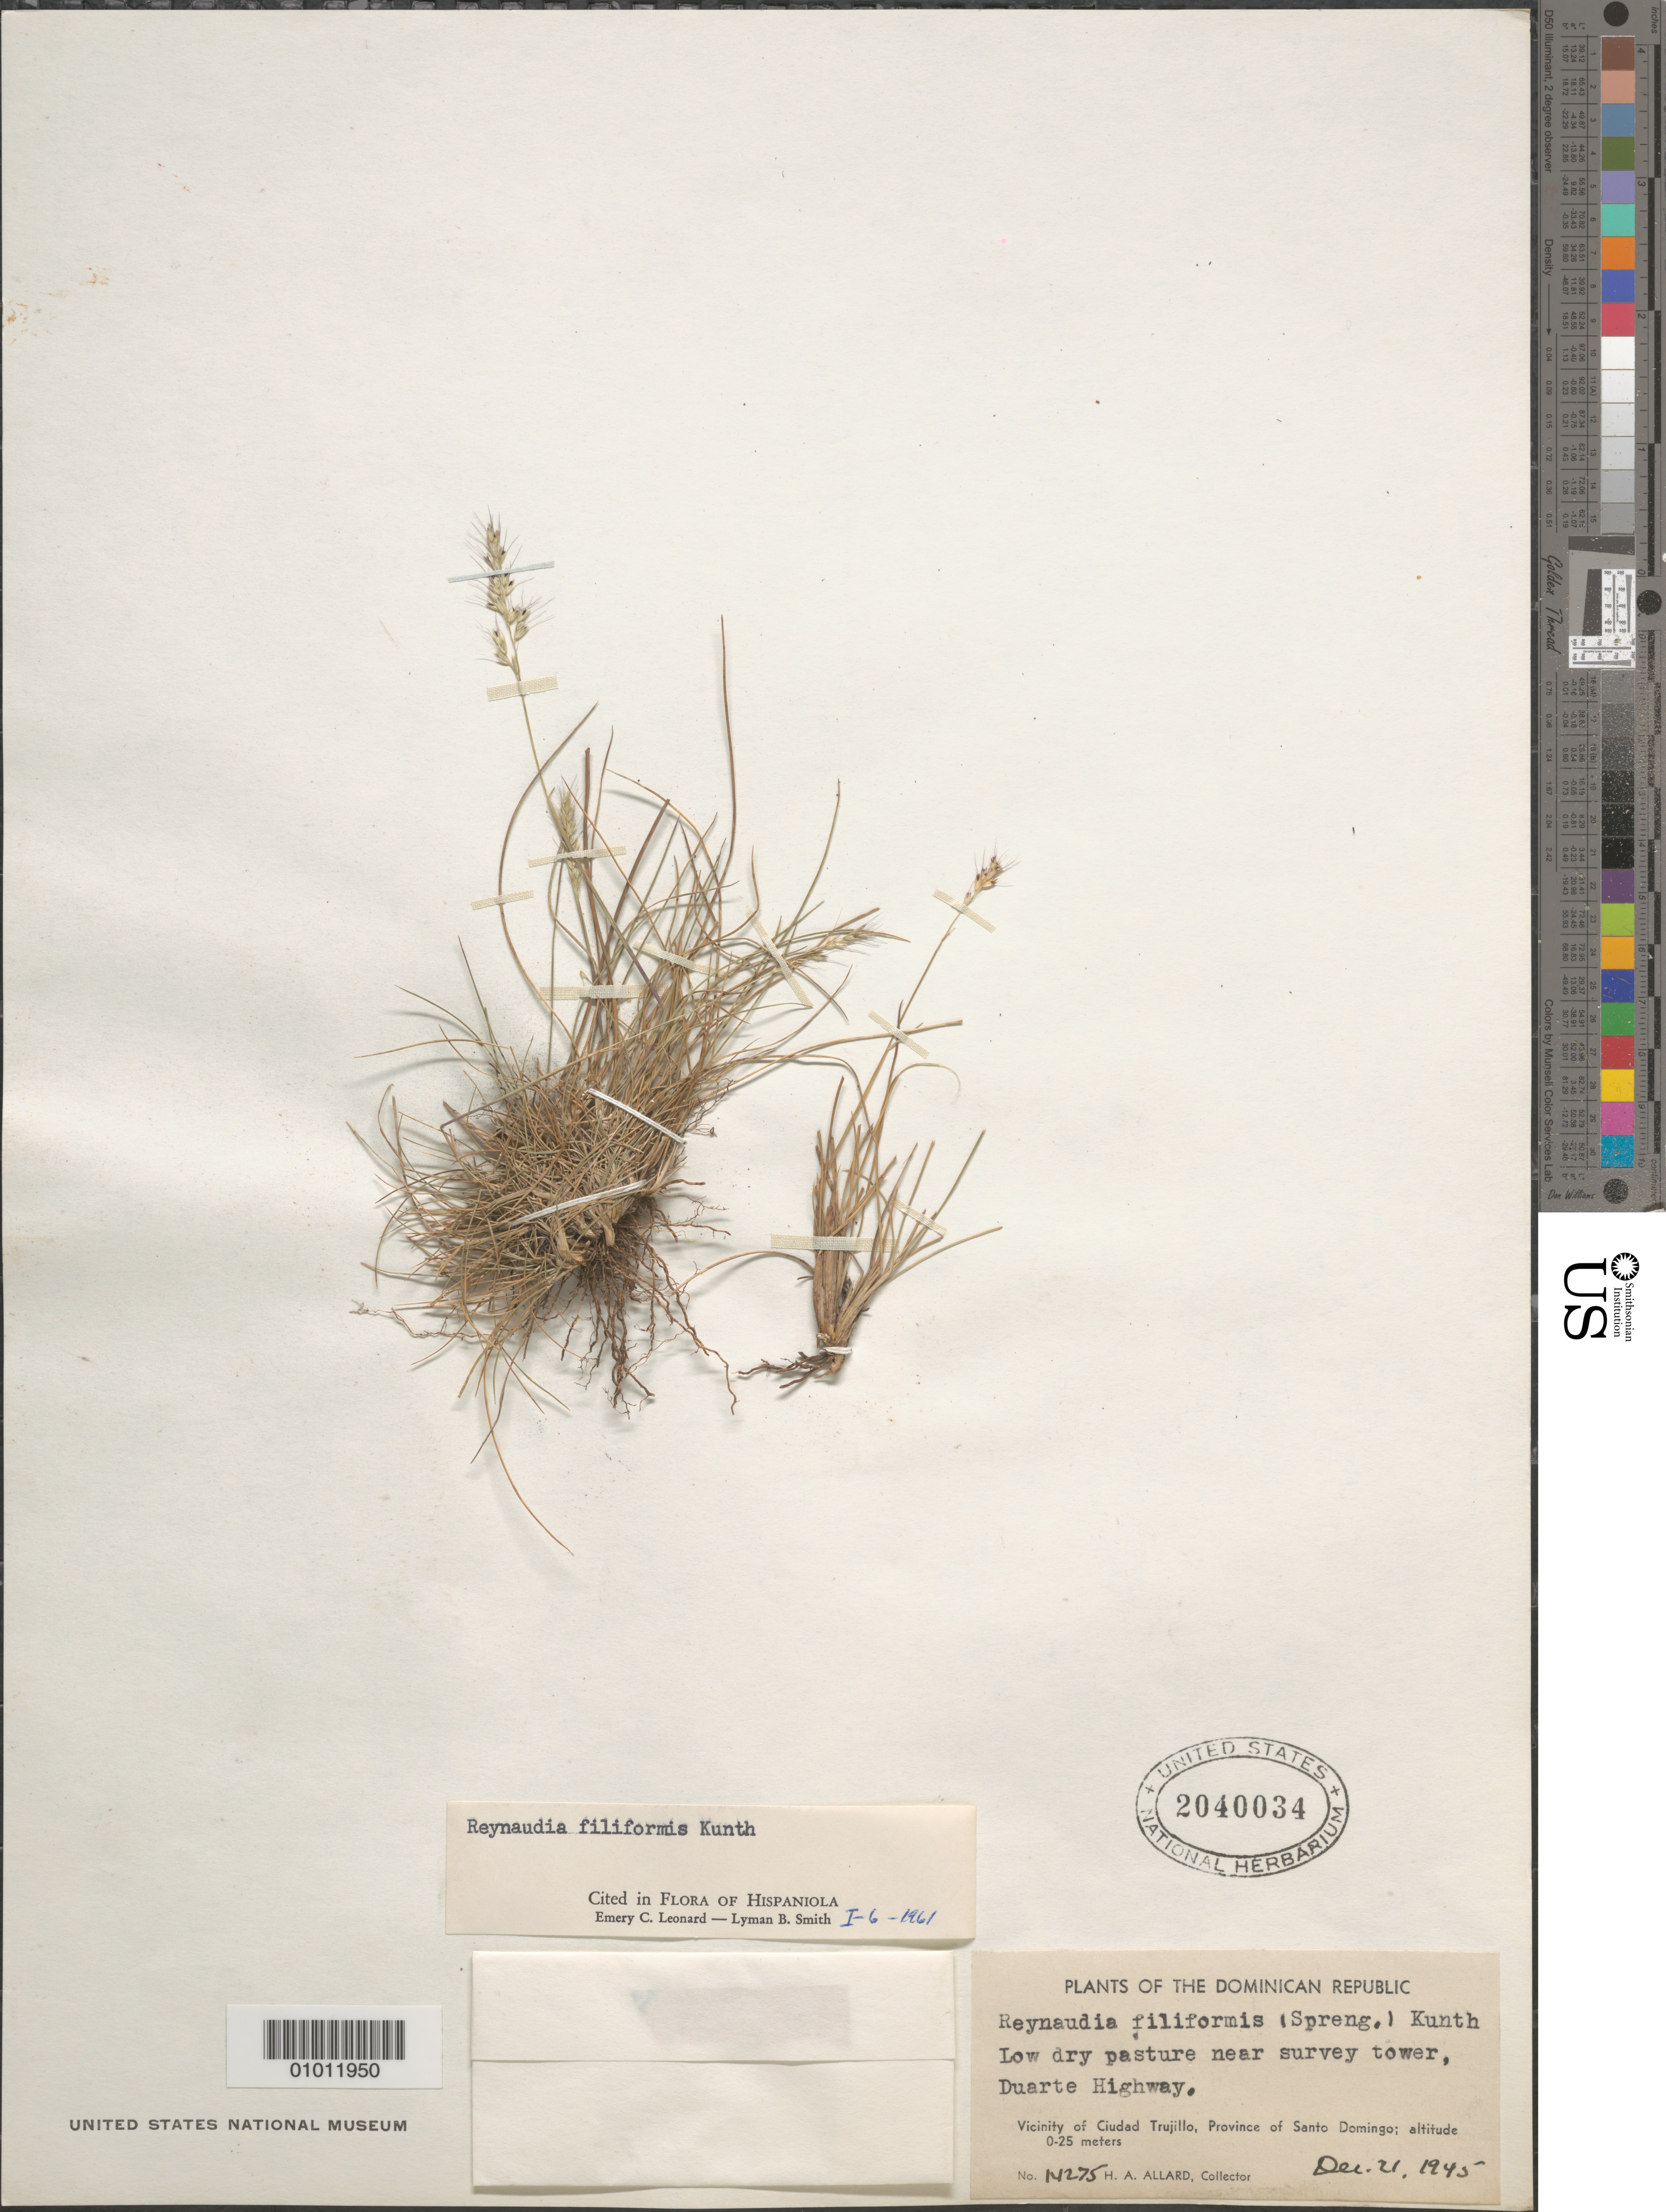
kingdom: Plantae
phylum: Tracheophyta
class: Liliopsida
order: Poales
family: Poaceae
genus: Reynaudia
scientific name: Reynaudia filiformis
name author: (Spreng. ex Schult.) Kunth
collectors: H. A. Allard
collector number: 14275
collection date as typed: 21 Dec 1945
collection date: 1945-12-21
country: Dominican Republic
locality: Vic. of Ciudad de Trujillo, Prov. of Santo Domingo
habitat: low dry pasture near survey tower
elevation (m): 0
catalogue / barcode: US 2040034